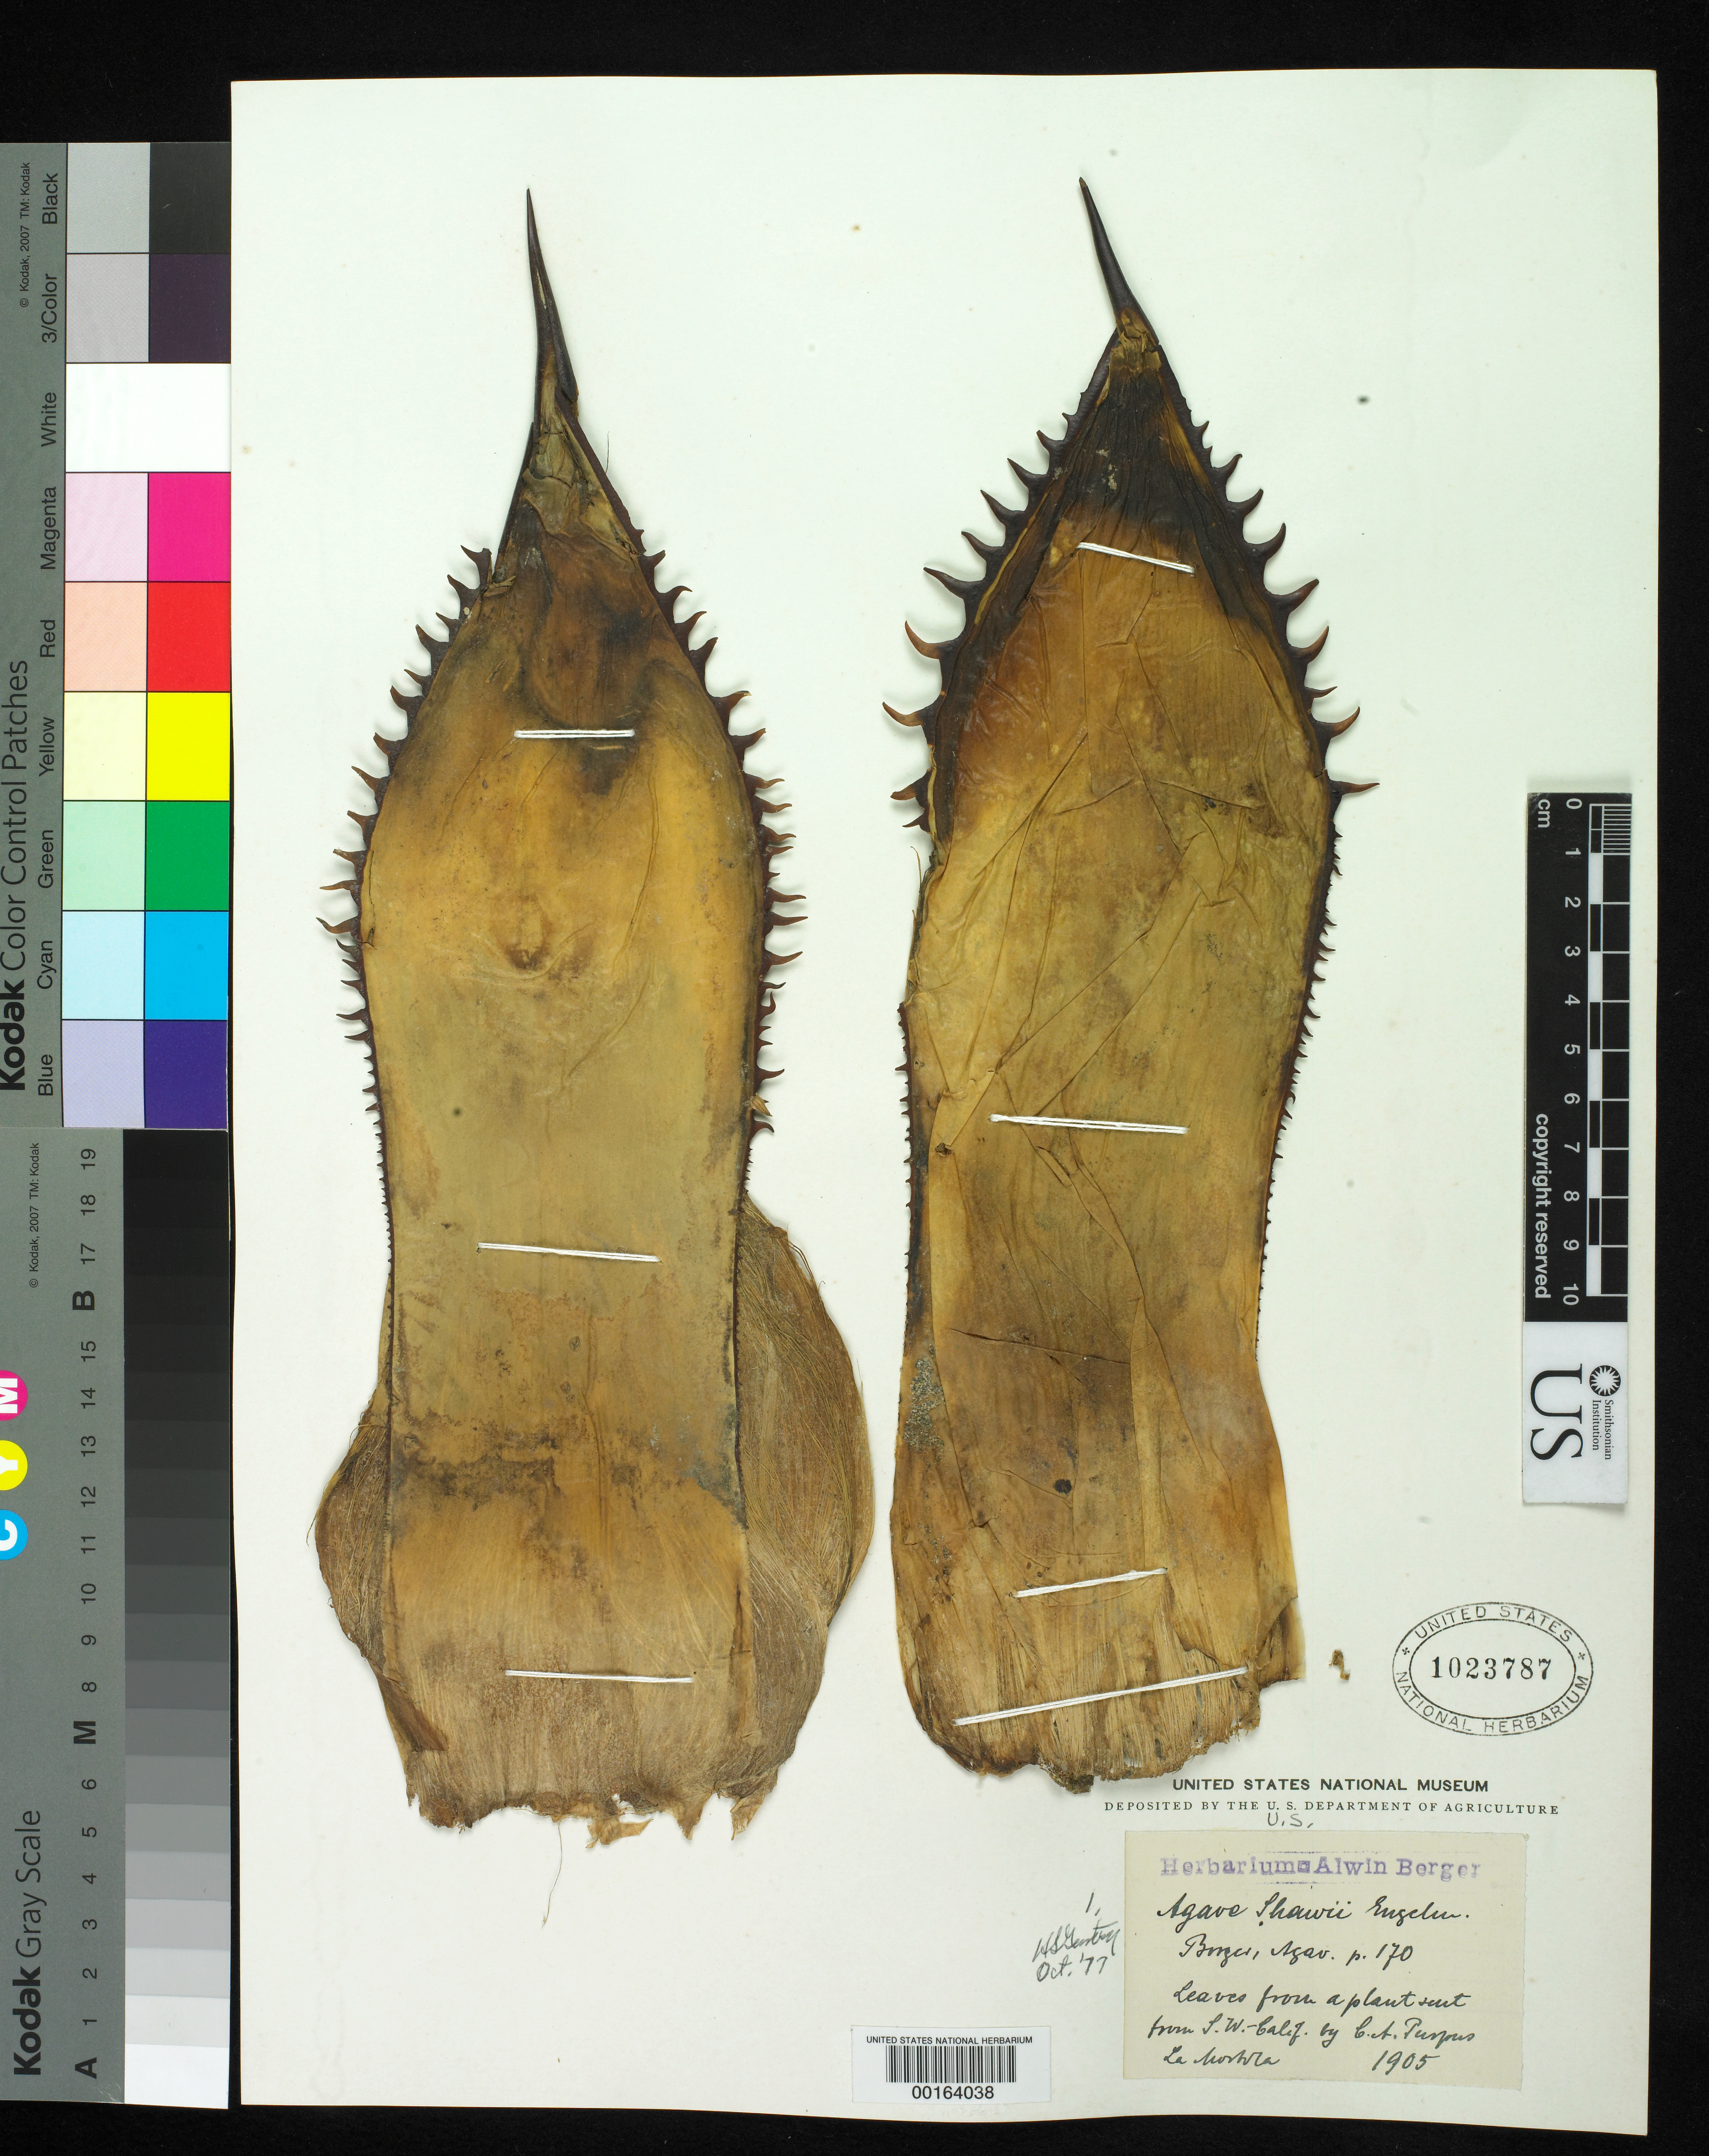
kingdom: Plantae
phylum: Tracheophyta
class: Liliopsida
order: Asparagales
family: Asparagaceae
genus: Agave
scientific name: Agave shawii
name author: Engelm.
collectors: C. A. Purpus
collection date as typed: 1905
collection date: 1905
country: United States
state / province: California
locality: Southwestern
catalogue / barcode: US 1023787